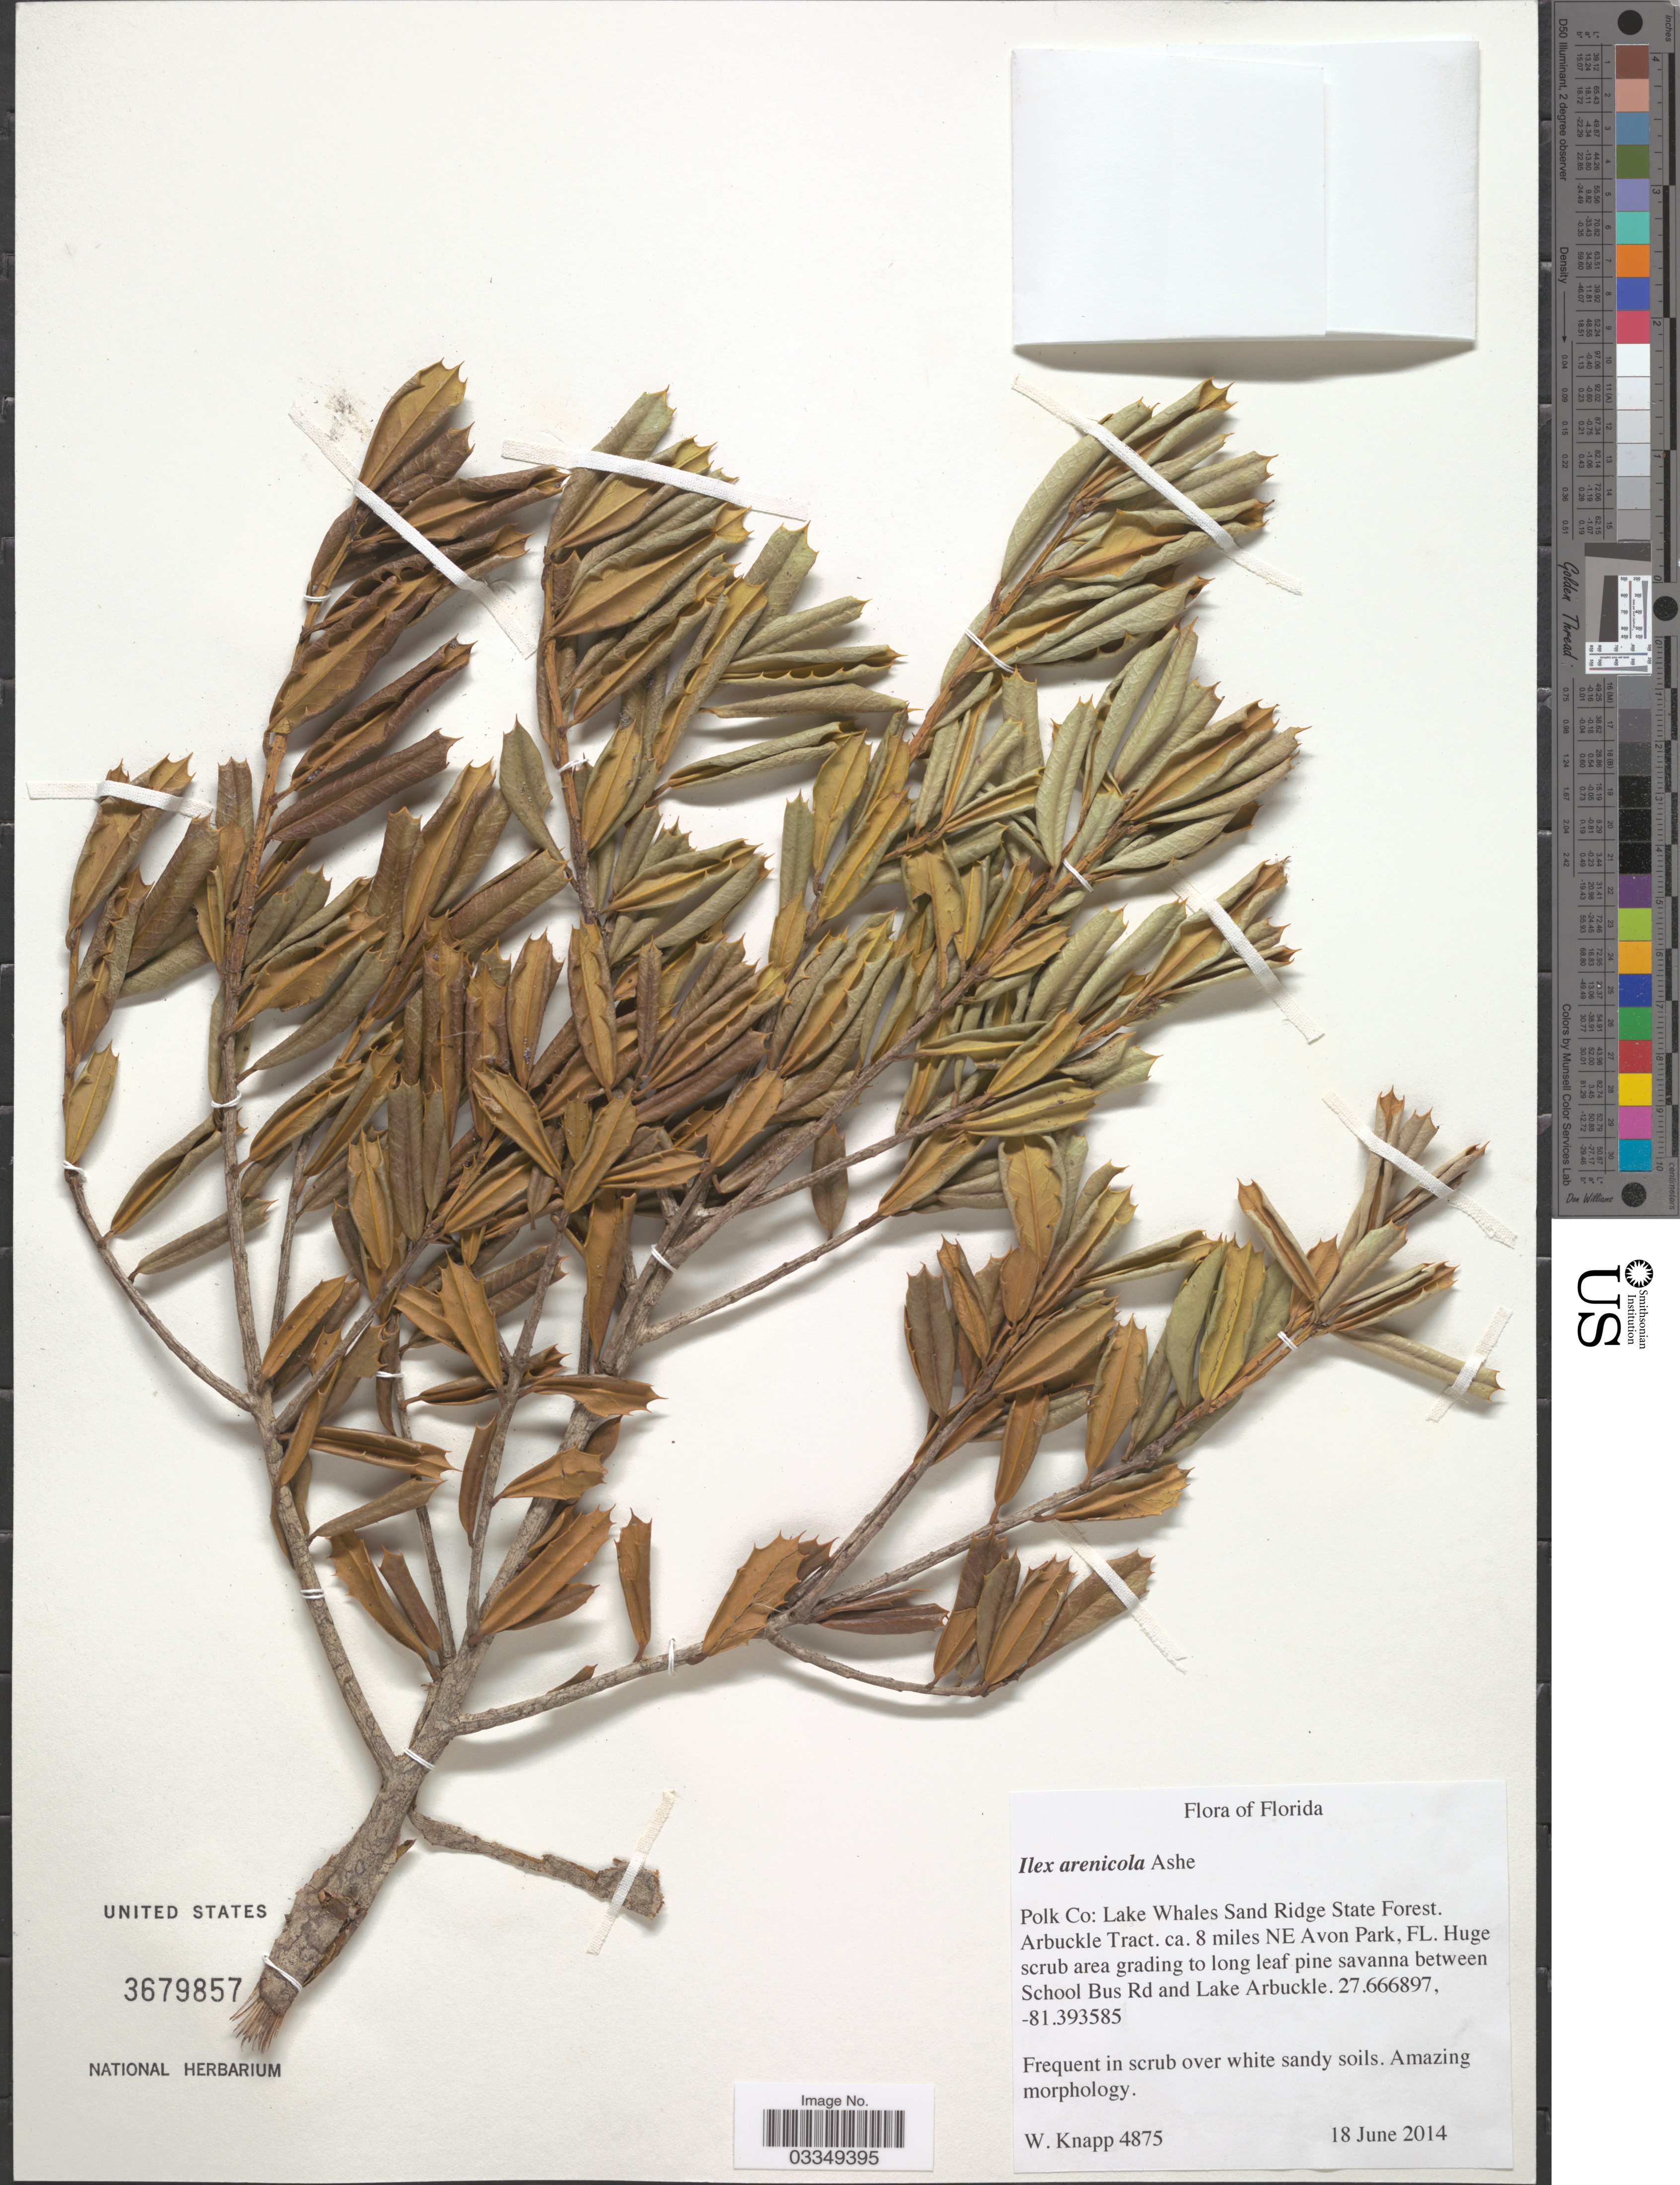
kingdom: Plantae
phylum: Tracheophyta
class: Magnoliopsida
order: Aquifoliales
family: Aquifoliaceae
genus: Ilex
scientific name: Ilex arenicola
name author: Ashe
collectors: W. Knapp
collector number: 4875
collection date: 2014-06-18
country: United States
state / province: Florida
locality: Polk Co: Lake Whales Sand Ridge State Forest. Arbuckle Tract. ca. 8 miles NE Avon Park. Huge scrub area grading to long leaf pine savanna between School Bus Rd and Lake Arbuckle.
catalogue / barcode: US 3679857